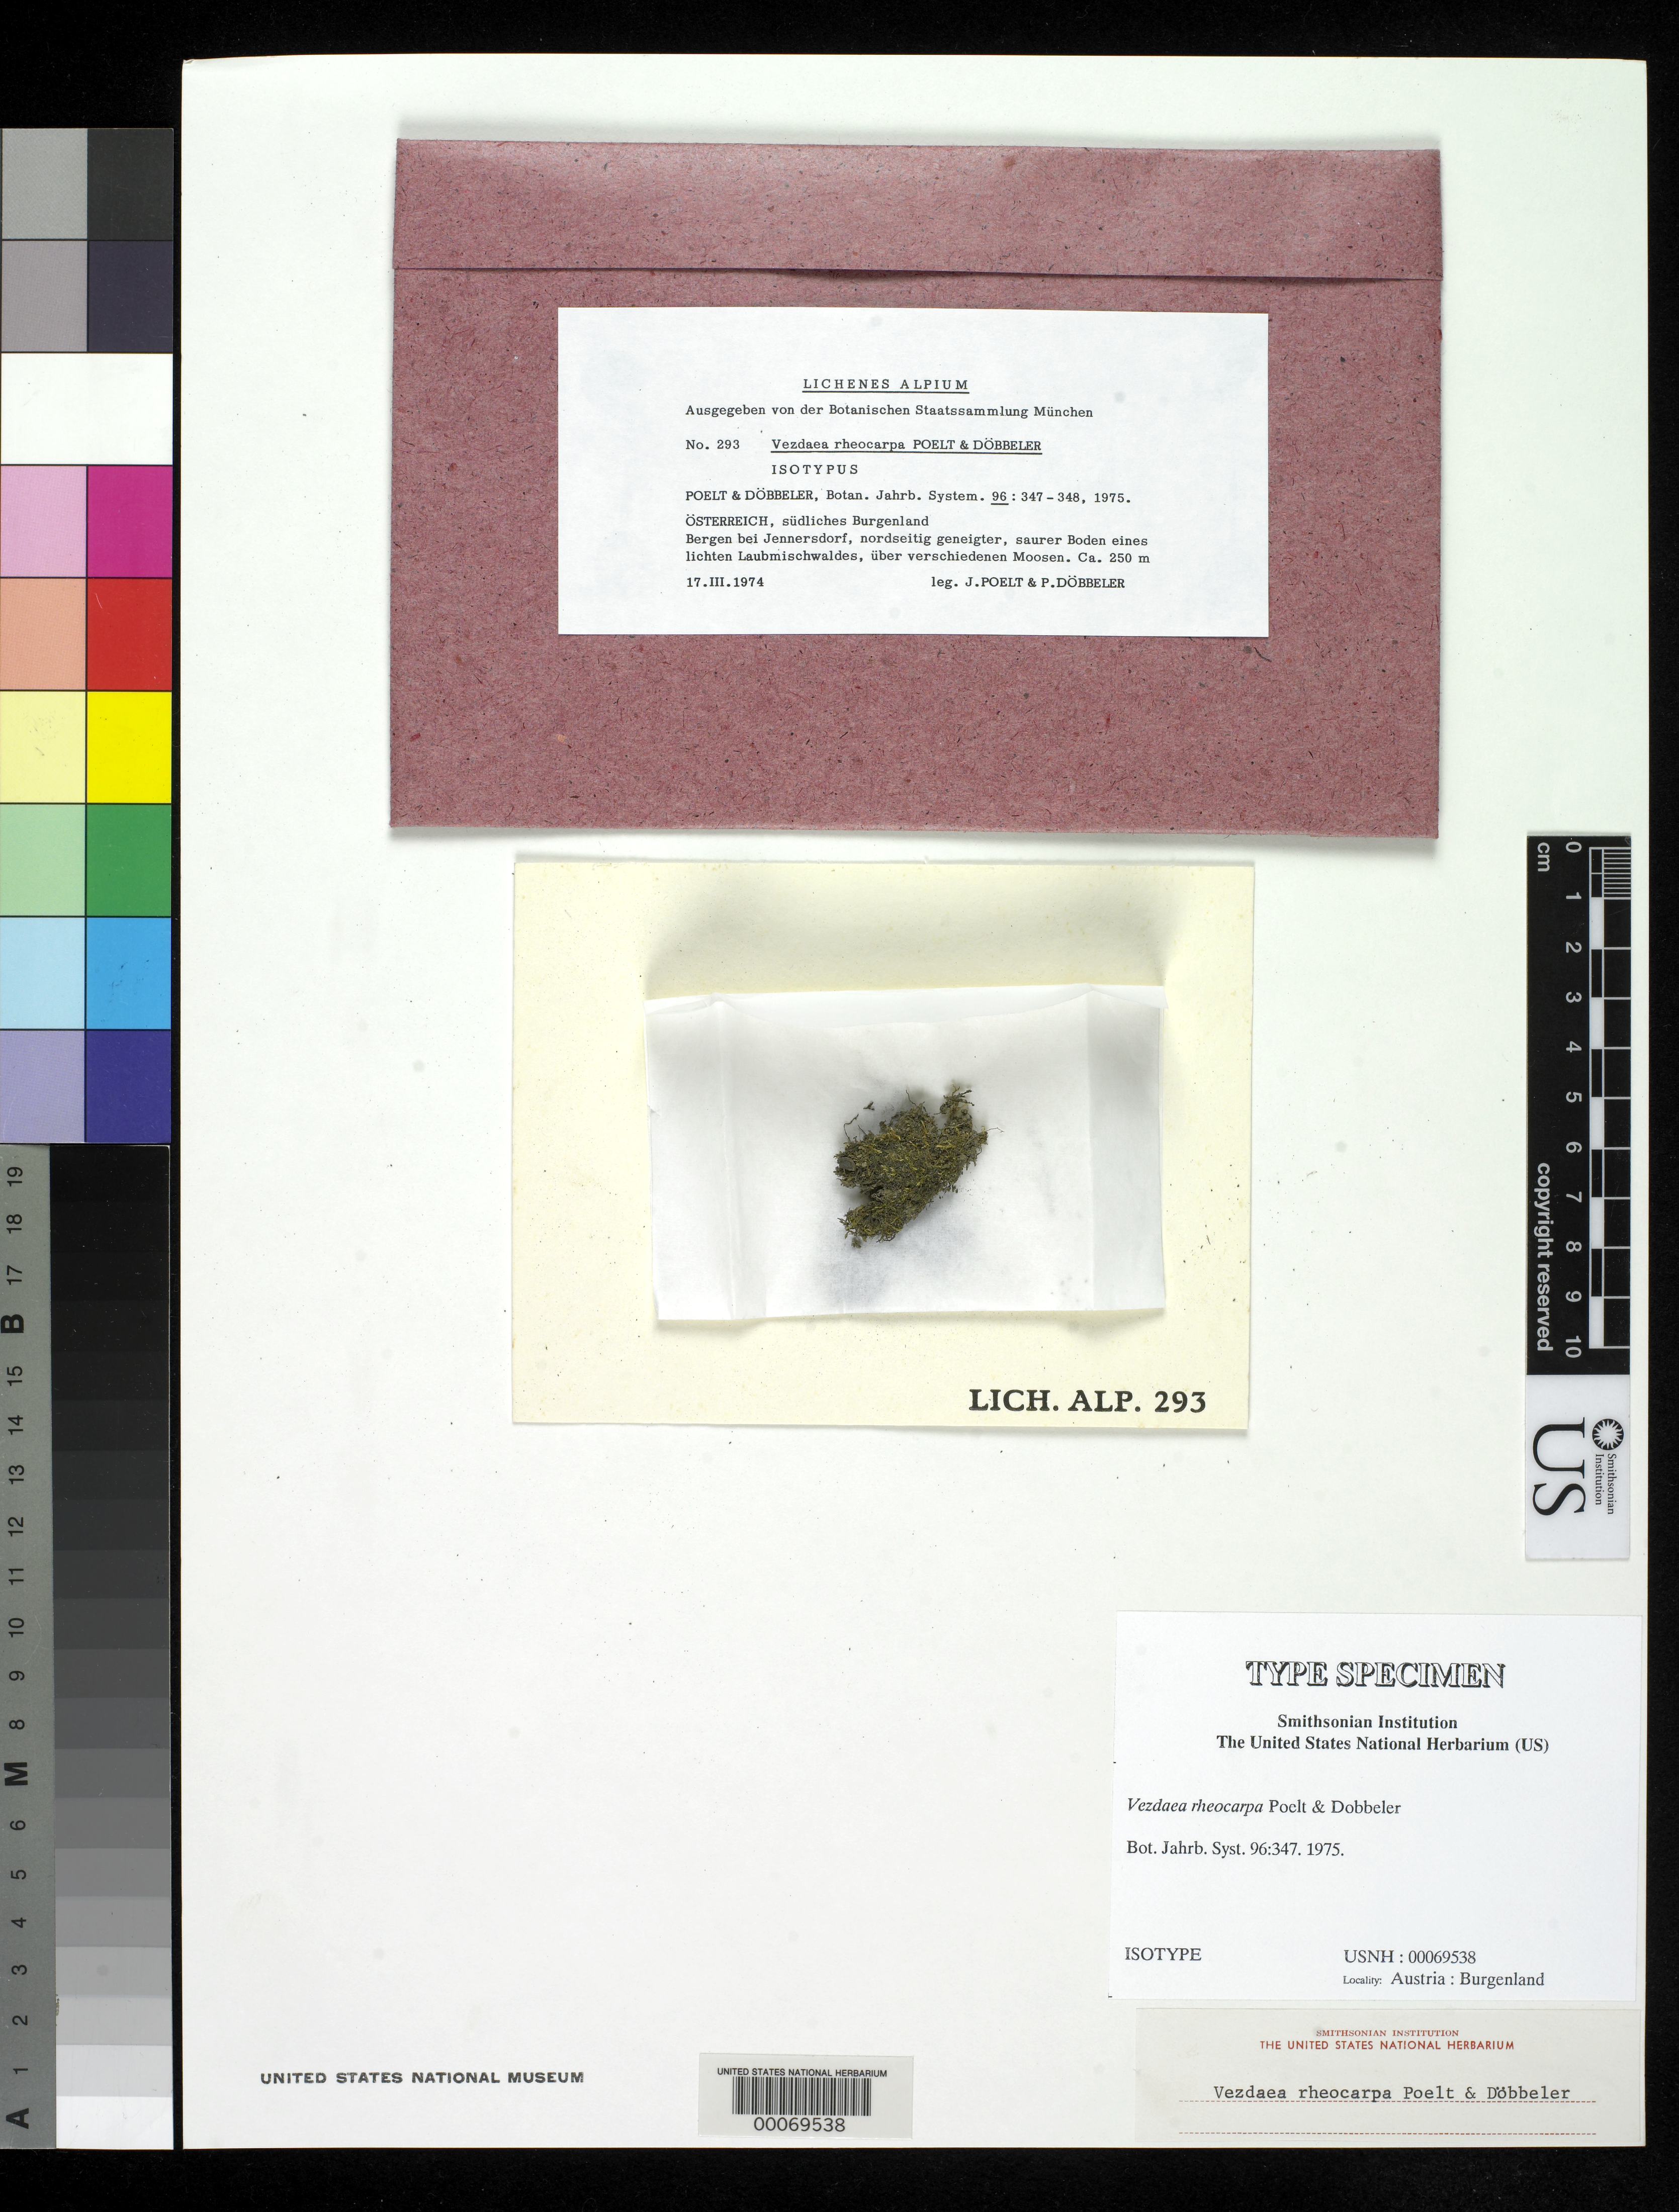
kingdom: Fungi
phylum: Ascomycota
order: Vezdaeales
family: Vezdaeaceae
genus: Vezdaea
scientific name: Vezdaea rheocarpa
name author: Poelt & Dobbeler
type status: Isotype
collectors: J. Poelt & P. Dobbeler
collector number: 293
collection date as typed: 17 Mar 1974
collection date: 1974-03-17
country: Austria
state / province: Burgenland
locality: Bergen bei Jennersdorf, saurer Boden eines lichten laub-mischwaldes, Moosen. [Mountains near Jennersdorf, acidy soil of a light leaves-mixed woodland, Moosen.]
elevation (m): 250